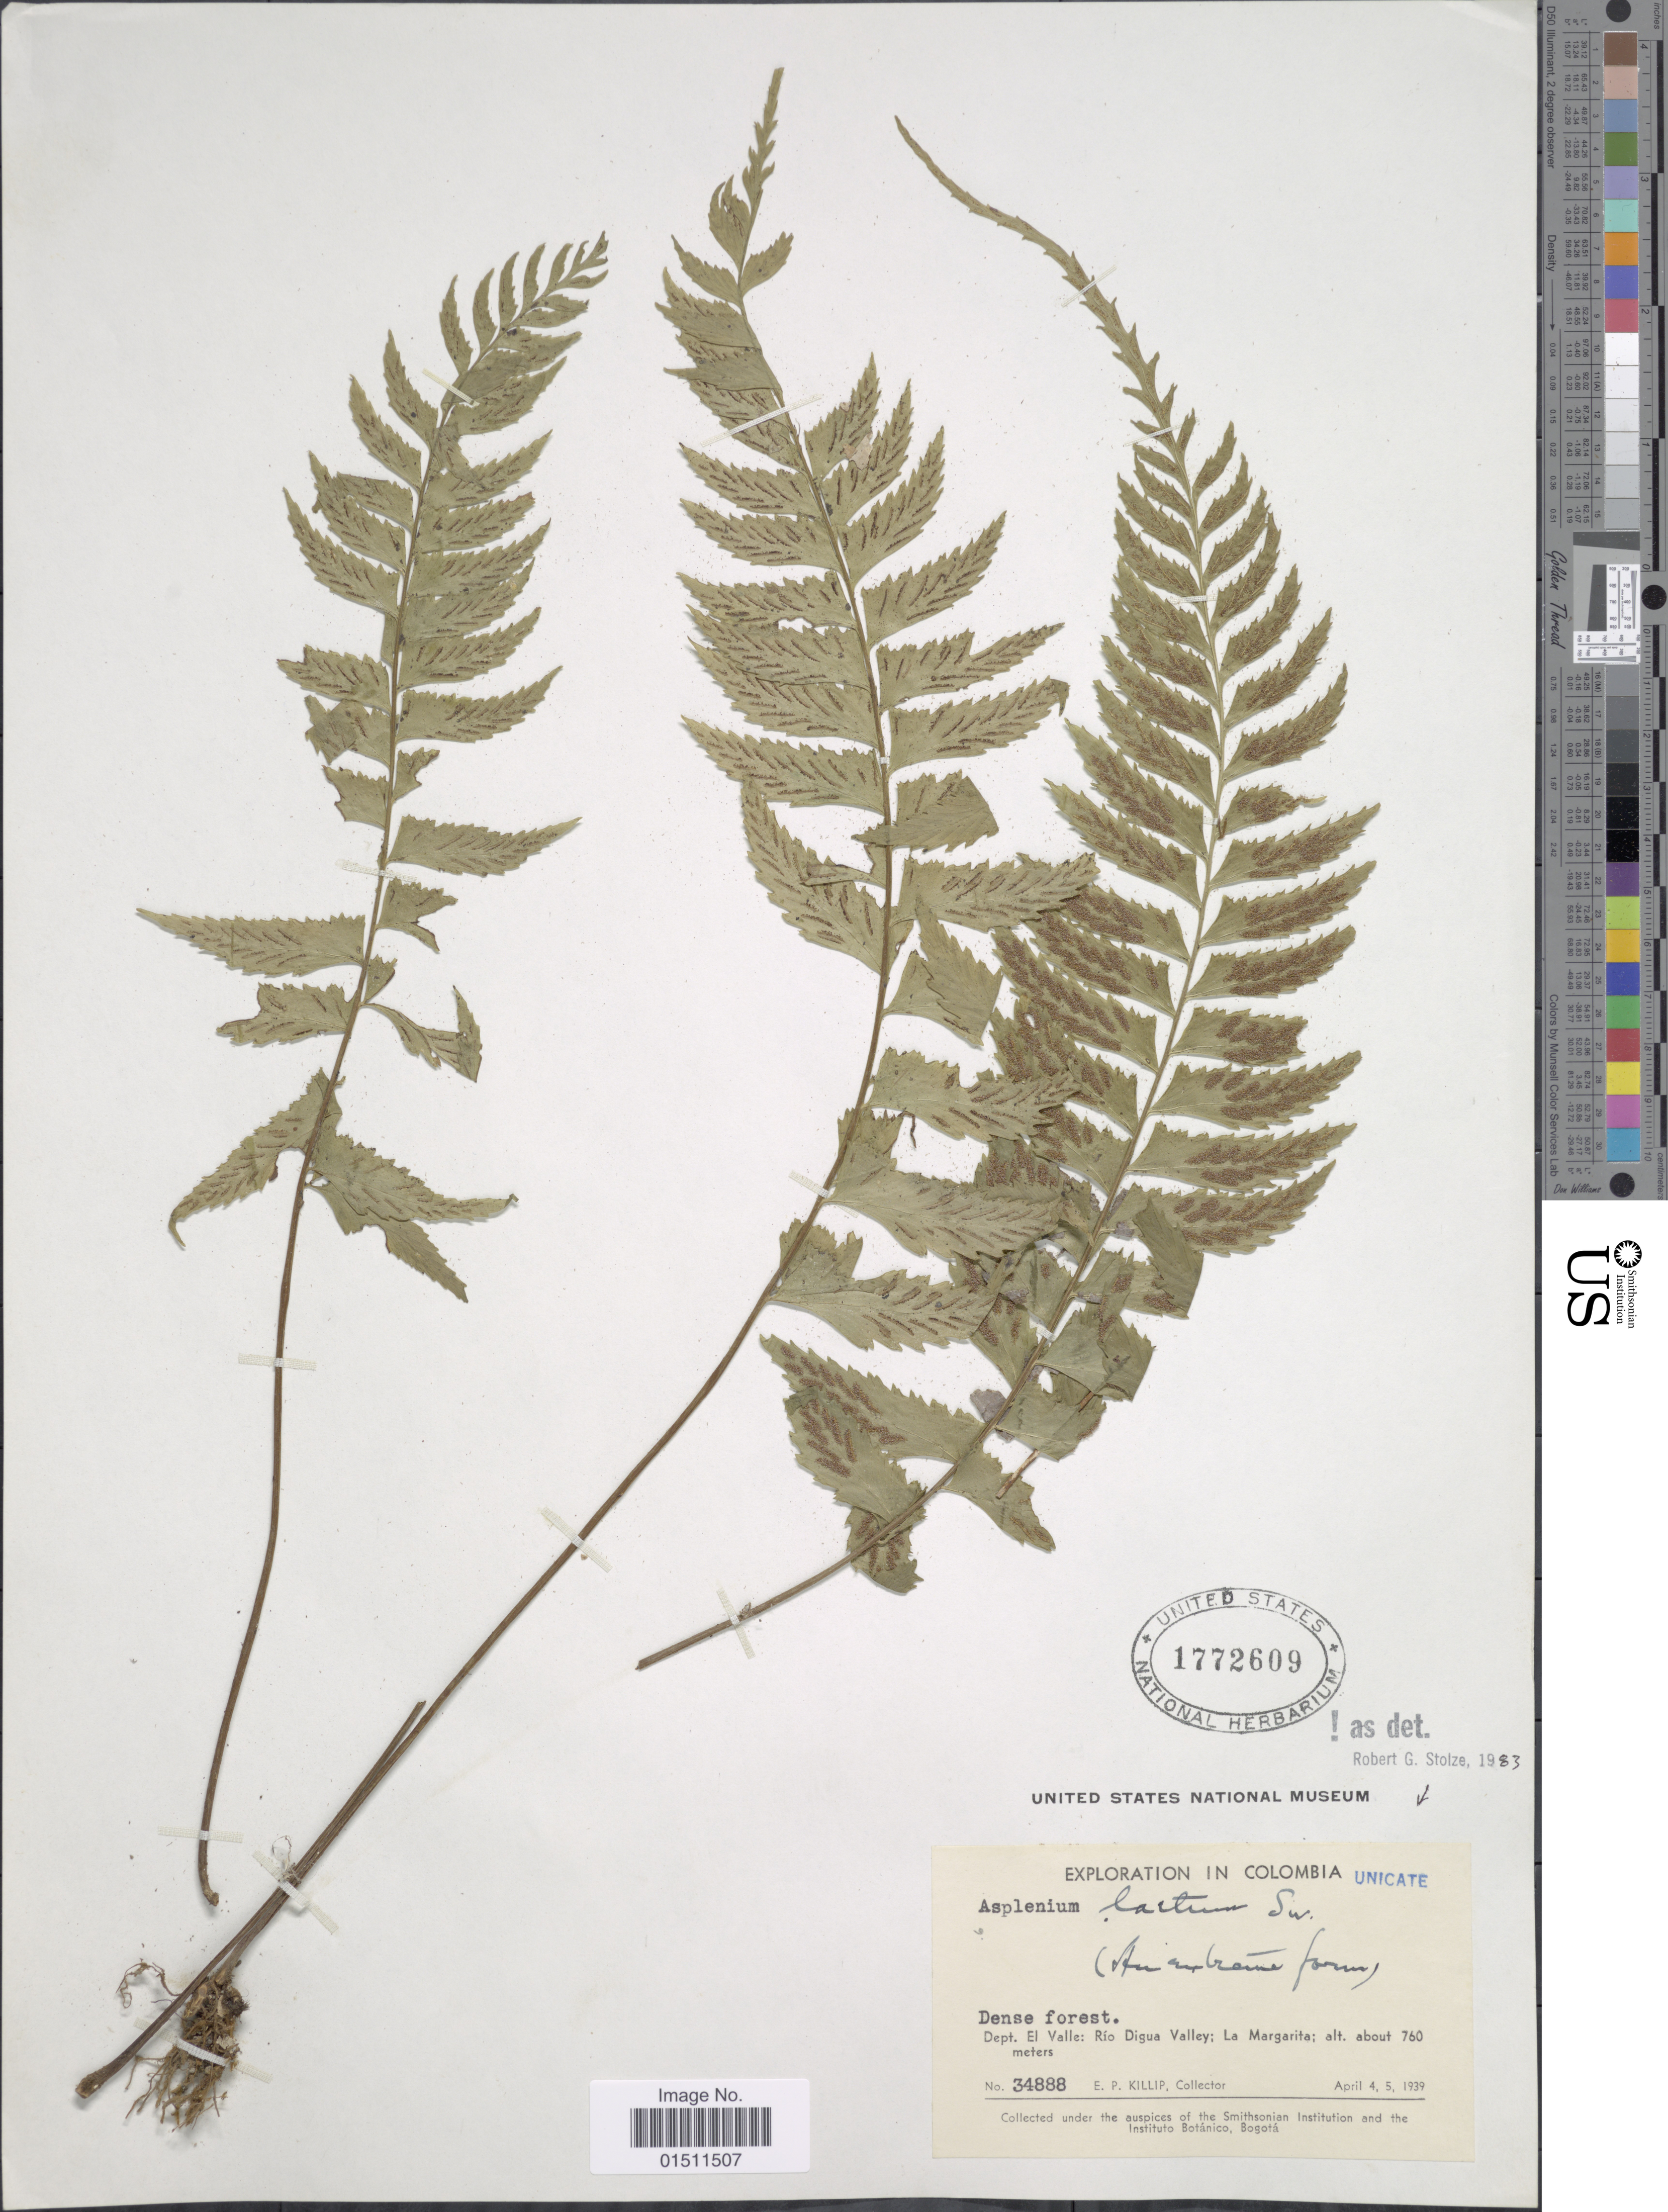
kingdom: Plantae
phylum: Tracheophyta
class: Polypodiopsida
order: Polypodiales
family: Aspleniaceae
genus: Asplenium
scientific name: Asplenium laetum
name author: Sw.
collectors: E. P. Killip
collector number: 34888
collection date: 1939-04-04/1939-04-05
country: Colombia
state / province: Valle del Cauca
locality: Dense forest, dept. El Valle: Rio Digua Valley; La Margarita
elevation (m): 760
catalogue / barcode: US 1771609